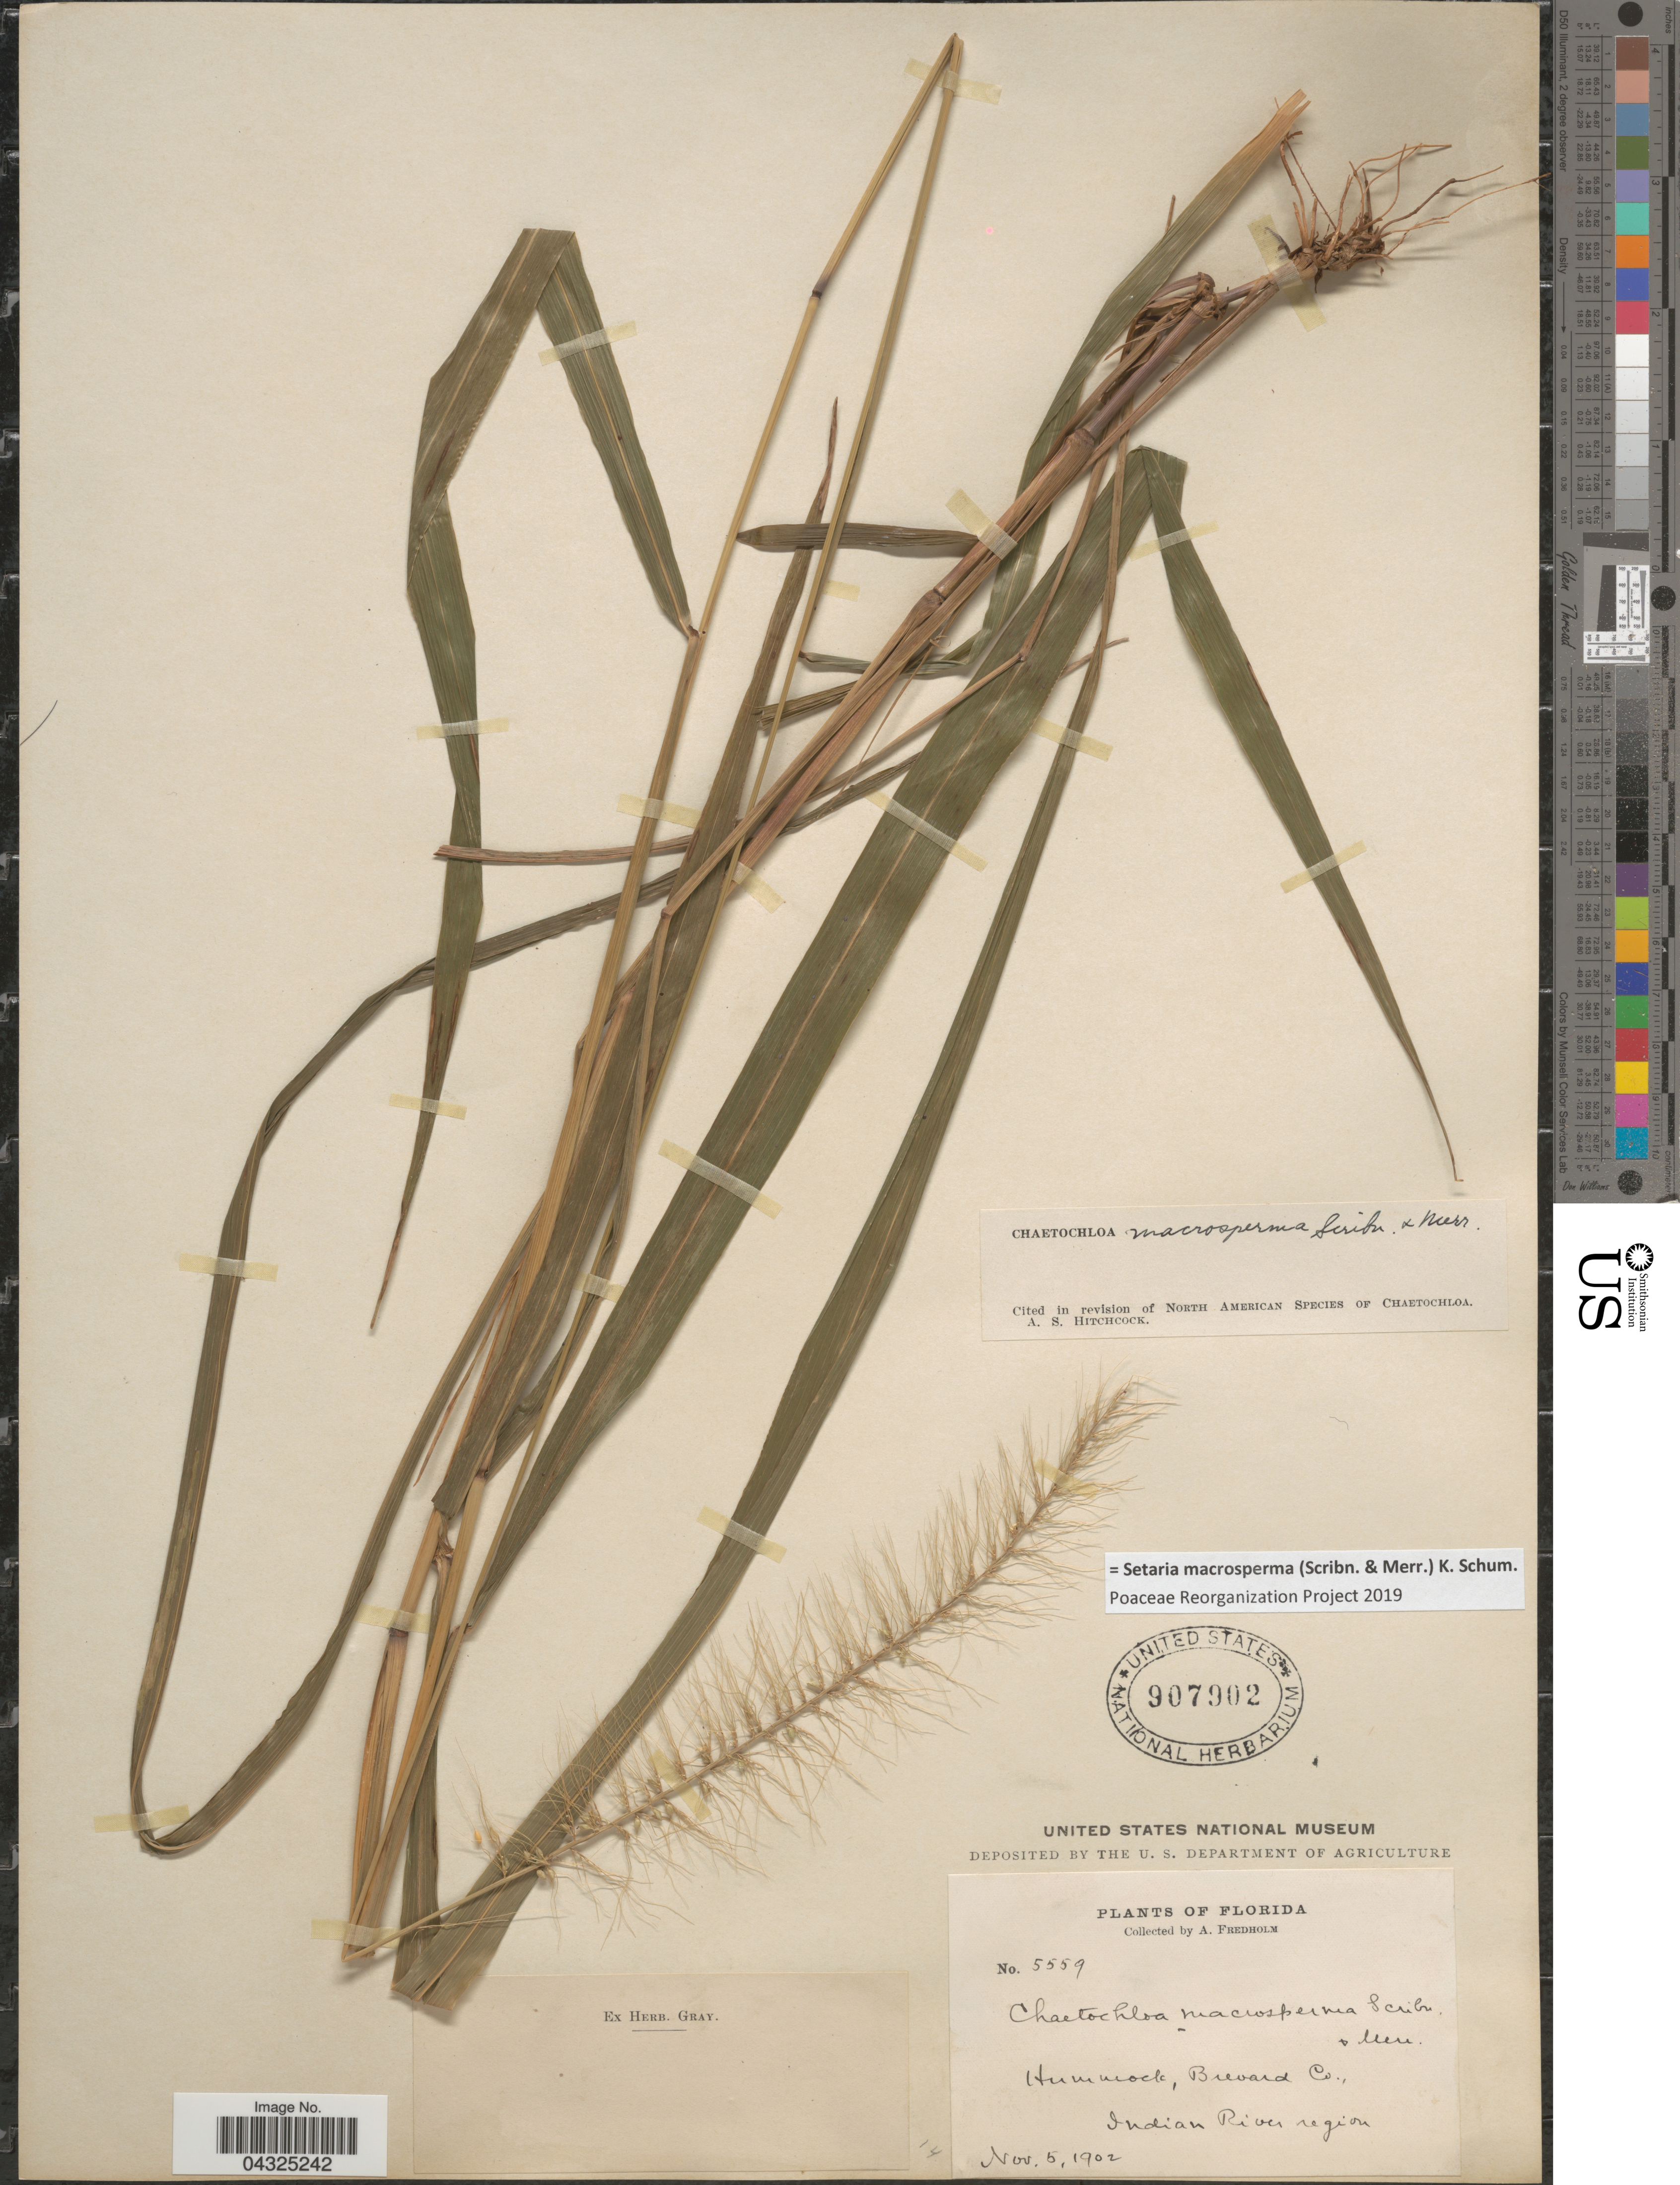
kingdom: Plantae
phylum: Tracheophyta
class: Liliopsida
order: Poales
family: Poaceae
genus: Setaria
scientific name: Setaria macrosperma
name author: (Scribn. & Merr.) K. Schum.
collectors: A. Fredholm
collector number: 5559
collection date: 1902-11-05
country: United States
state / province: Florida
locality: Hummock, Brevard Co. Indian River region.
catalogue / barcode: US 907902